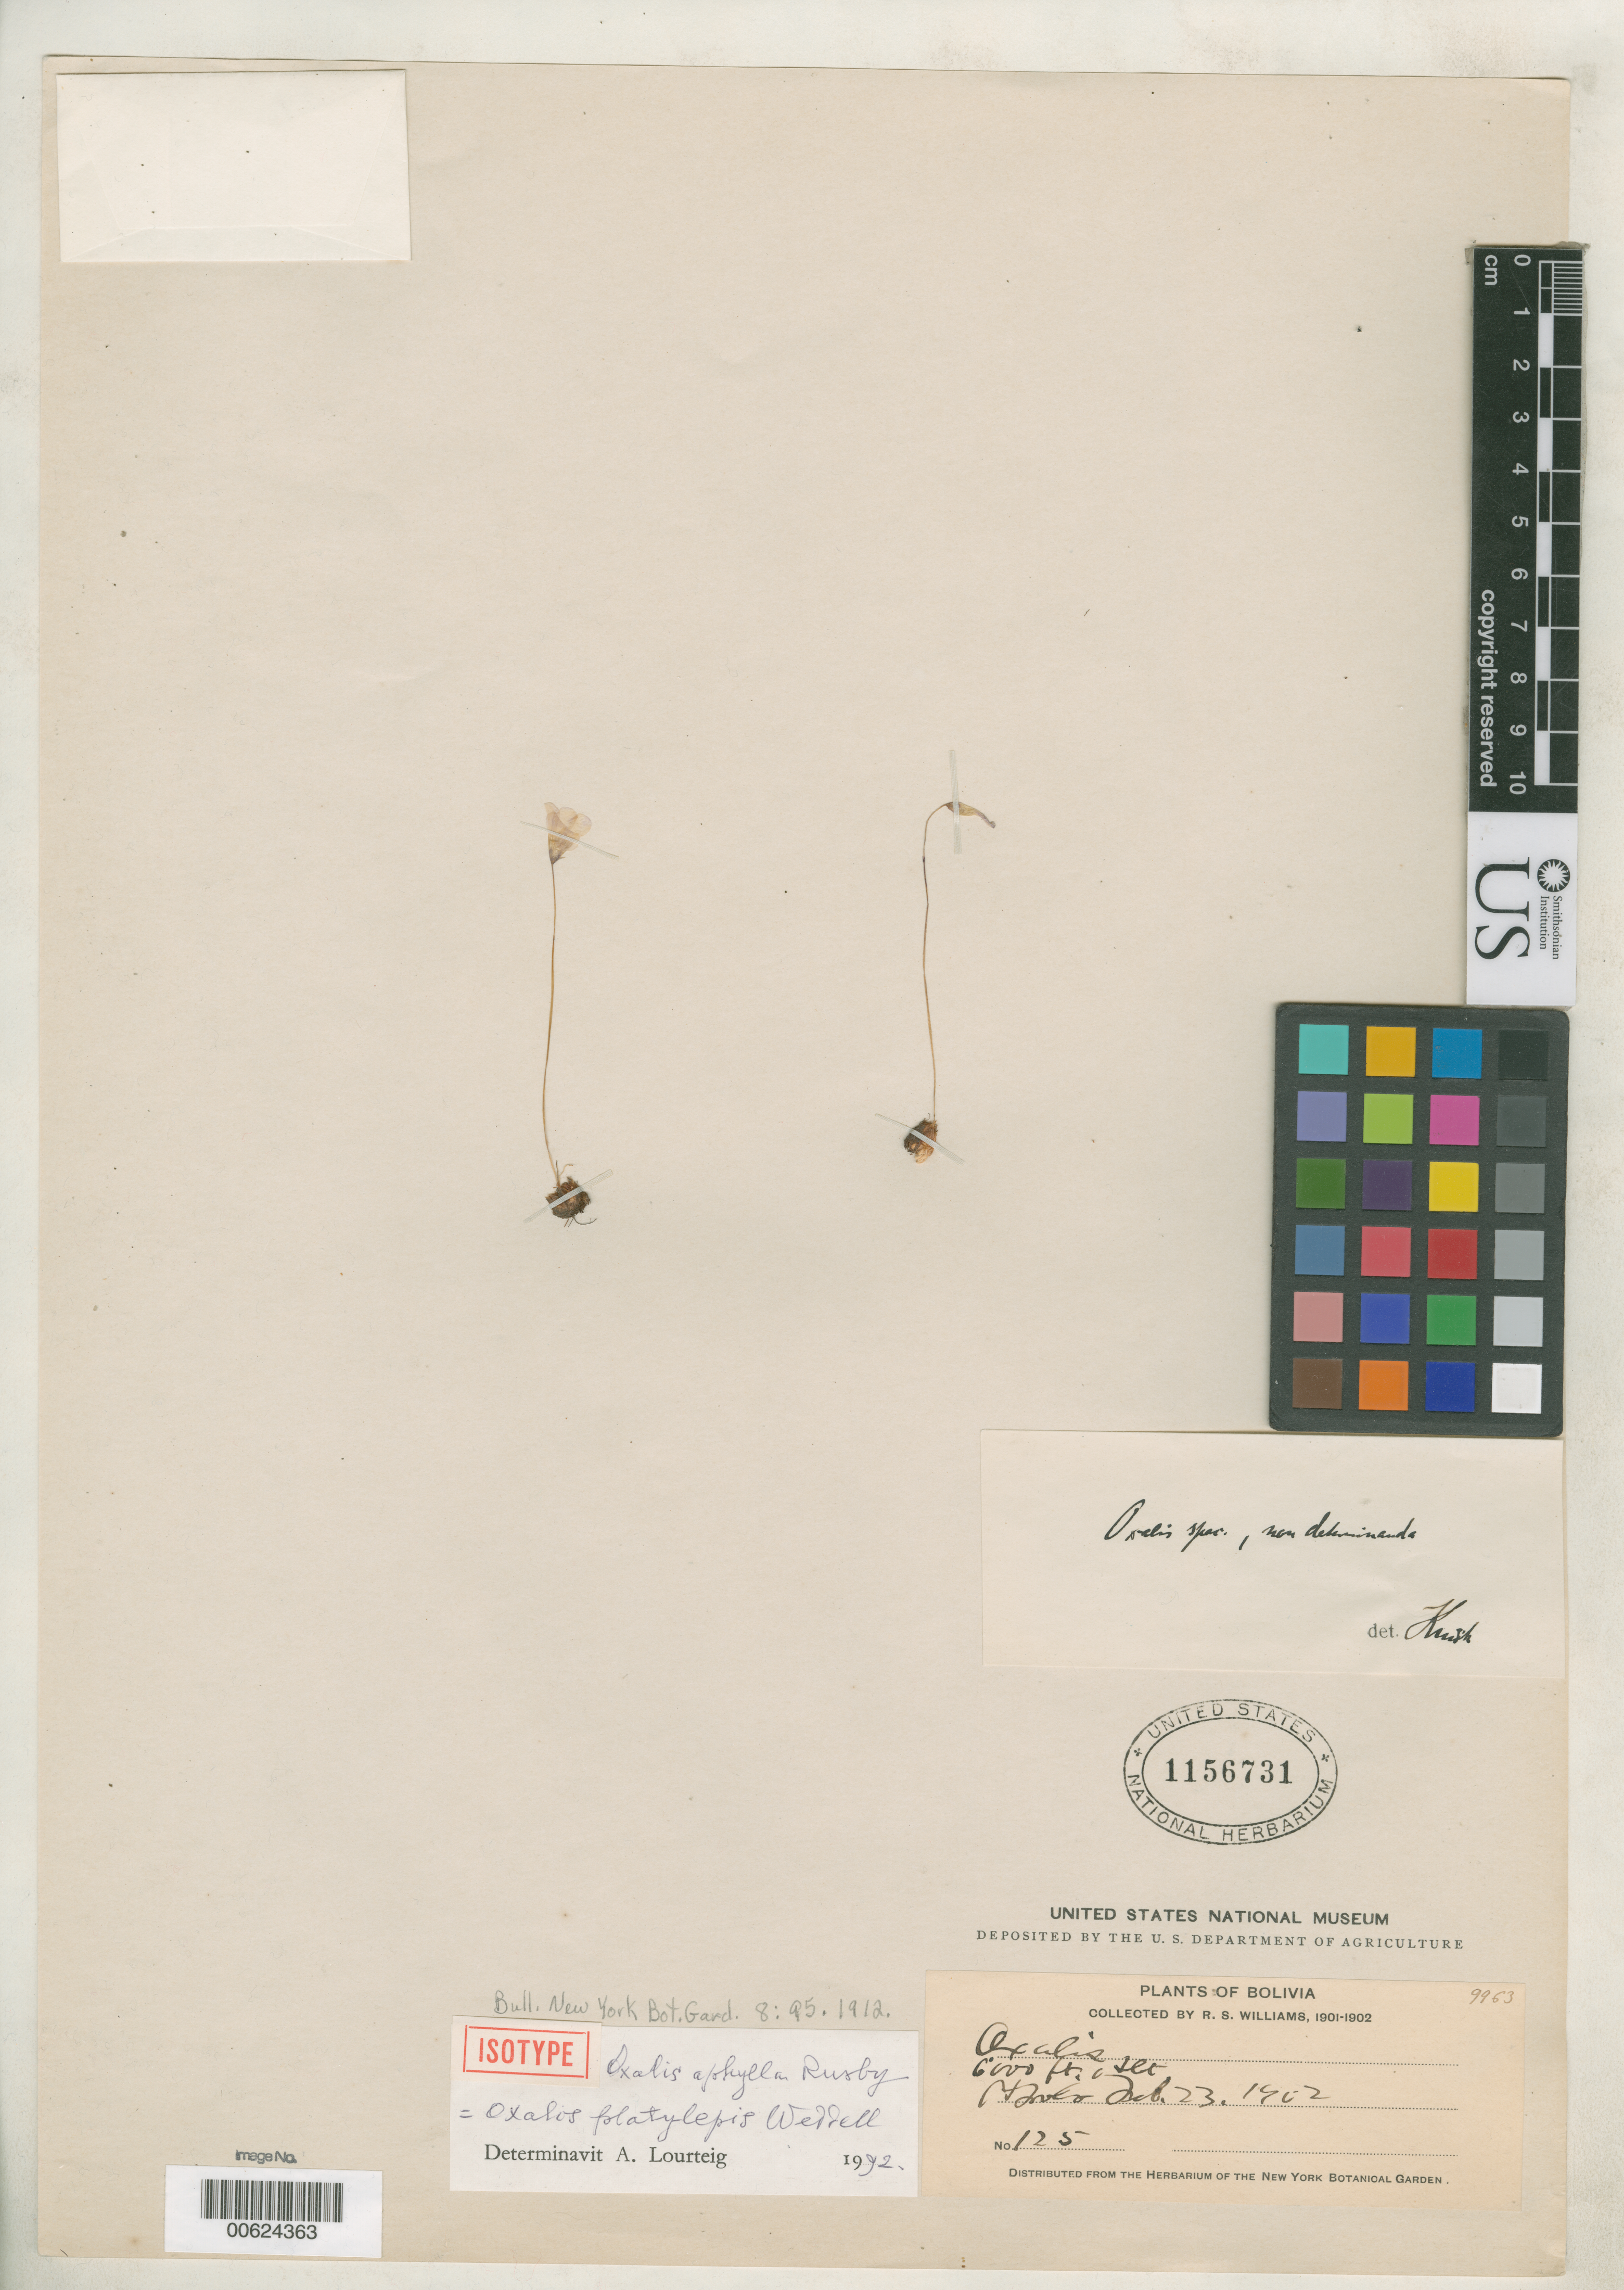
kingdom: Plantae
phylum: Tracheophyta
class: Magnoliopsida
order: Oxalidales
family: Oxalidaceae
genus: Oxalis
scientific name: Oxalis aphylla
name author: Rusby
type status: Isotype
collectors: R. S. Williams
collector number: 125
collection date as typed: Feb. 23, 1902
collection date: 1902-02-23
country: Bolivia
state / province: La Paz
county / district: Franz Tamayo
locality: Apolo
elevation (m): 1829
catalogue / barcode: US 1156731